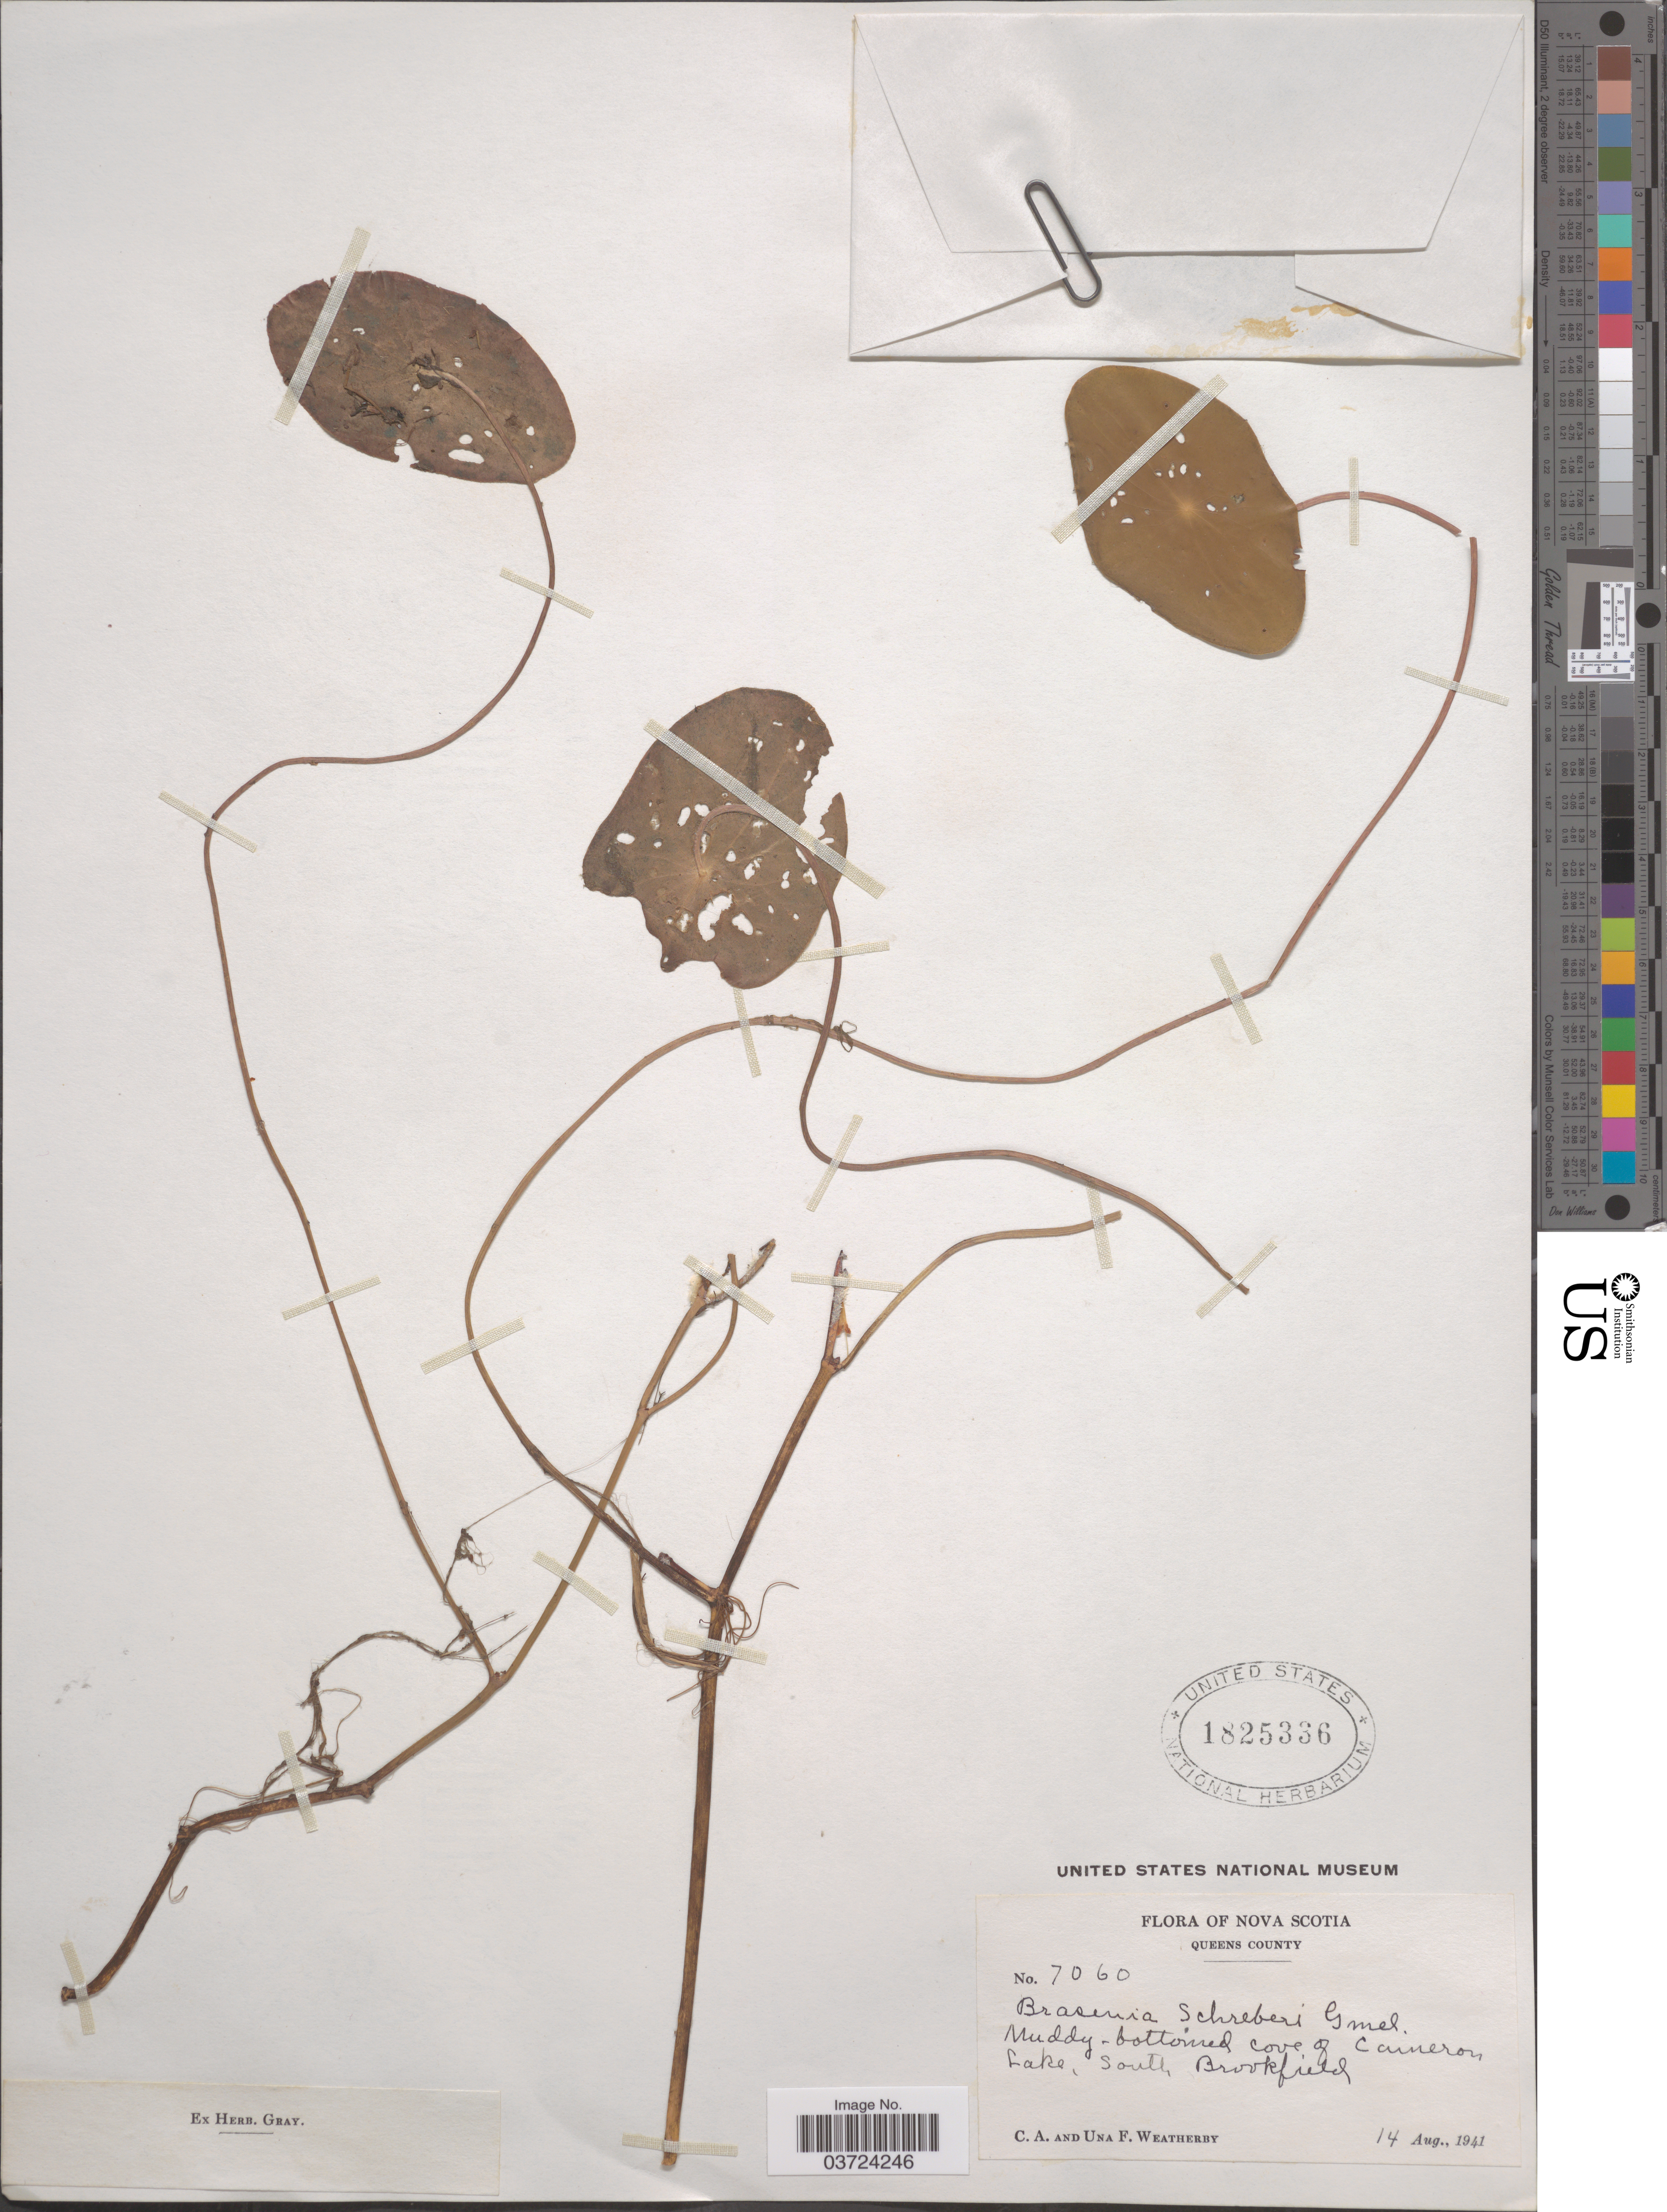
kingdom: Plantae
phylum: Tracheophyta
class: Magnoliopsida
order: Nymphaeales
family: Cabombaceae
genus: Brasenia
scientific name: Brasenia schreberi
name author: J.F. Gmel.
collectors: C. A. Weatherby & U. Weatherby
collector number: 7060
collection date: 1941-08-14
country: Canada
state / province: Nova Scotia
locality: Queens County. Muddy-bottomed coved of Cameron Lake, South Brookfield.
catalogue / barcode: US 1825336